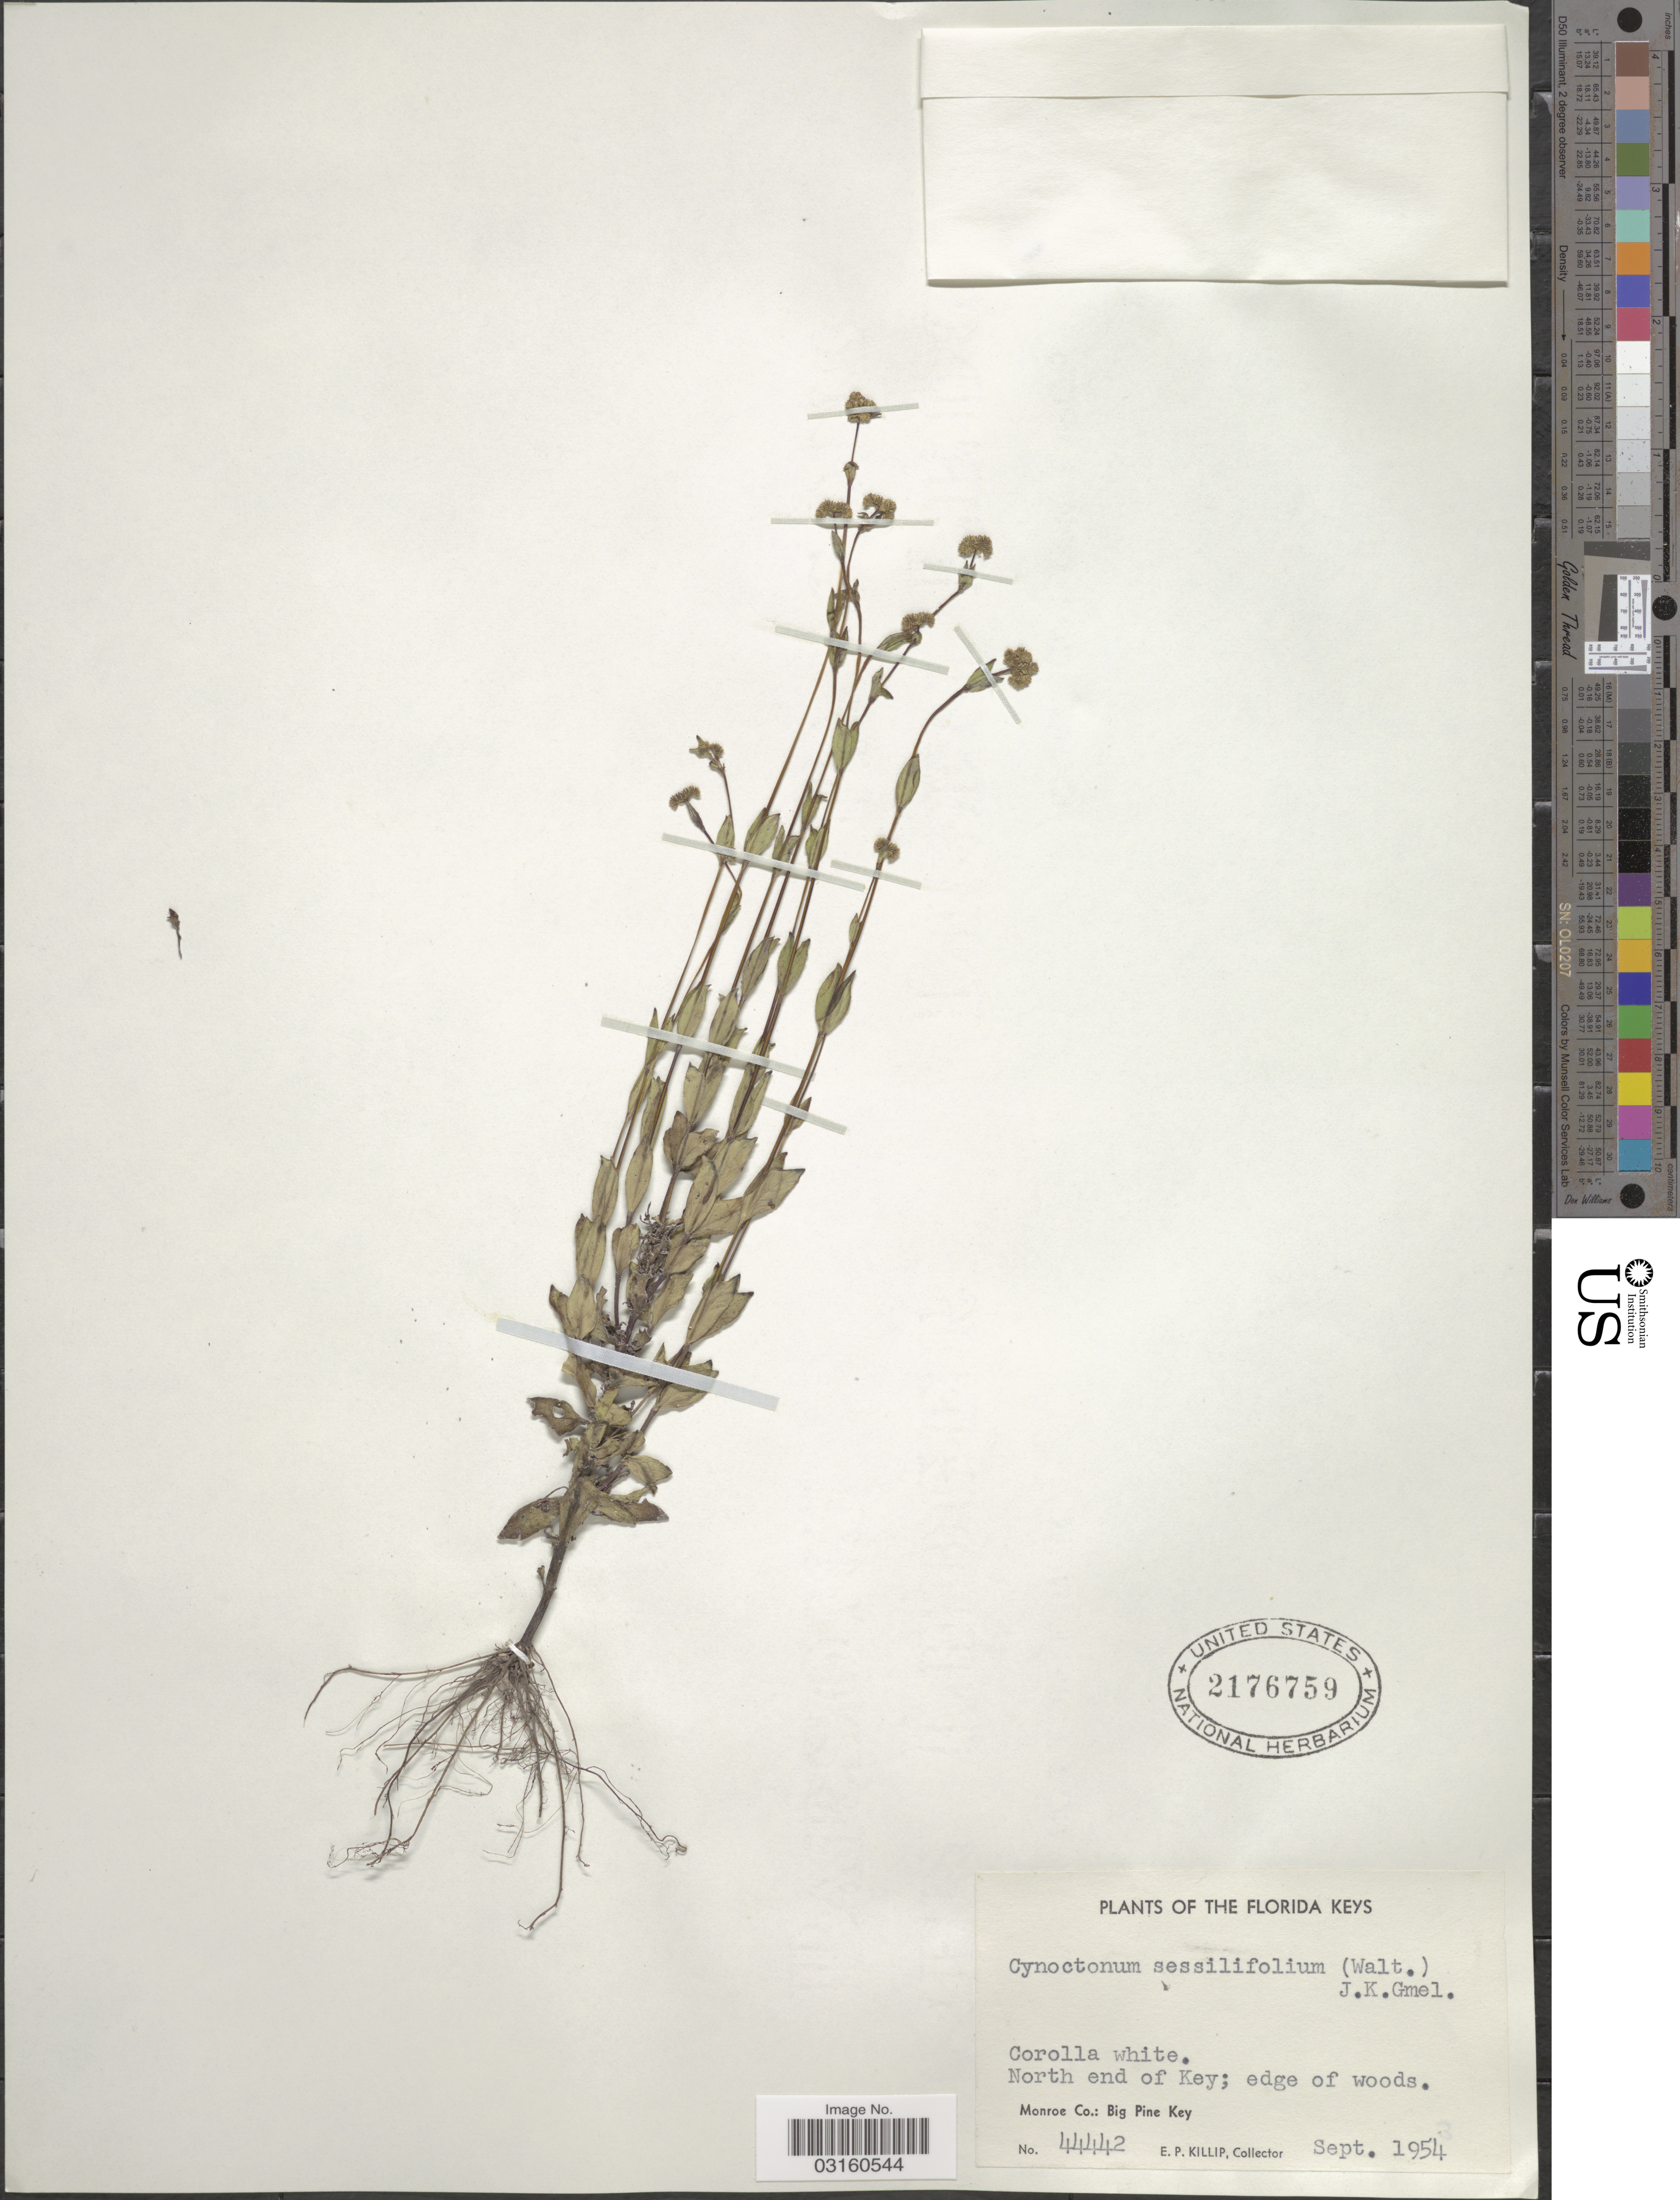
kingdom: Plantae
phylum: Tracheophyta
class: Magnoliopsida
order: Gentianales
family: Loganiaceae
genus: Mitreola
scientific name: Mitreola sessilifolia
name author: (J.F. Gmel.) G. Don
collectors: E. P. Killip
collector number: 44442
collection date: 1954-09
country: United States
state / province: Florida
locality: Florida Keys. North end of Key; edge of woods. Monroe Co.: Big Pine Key.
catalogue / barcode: US 2176759